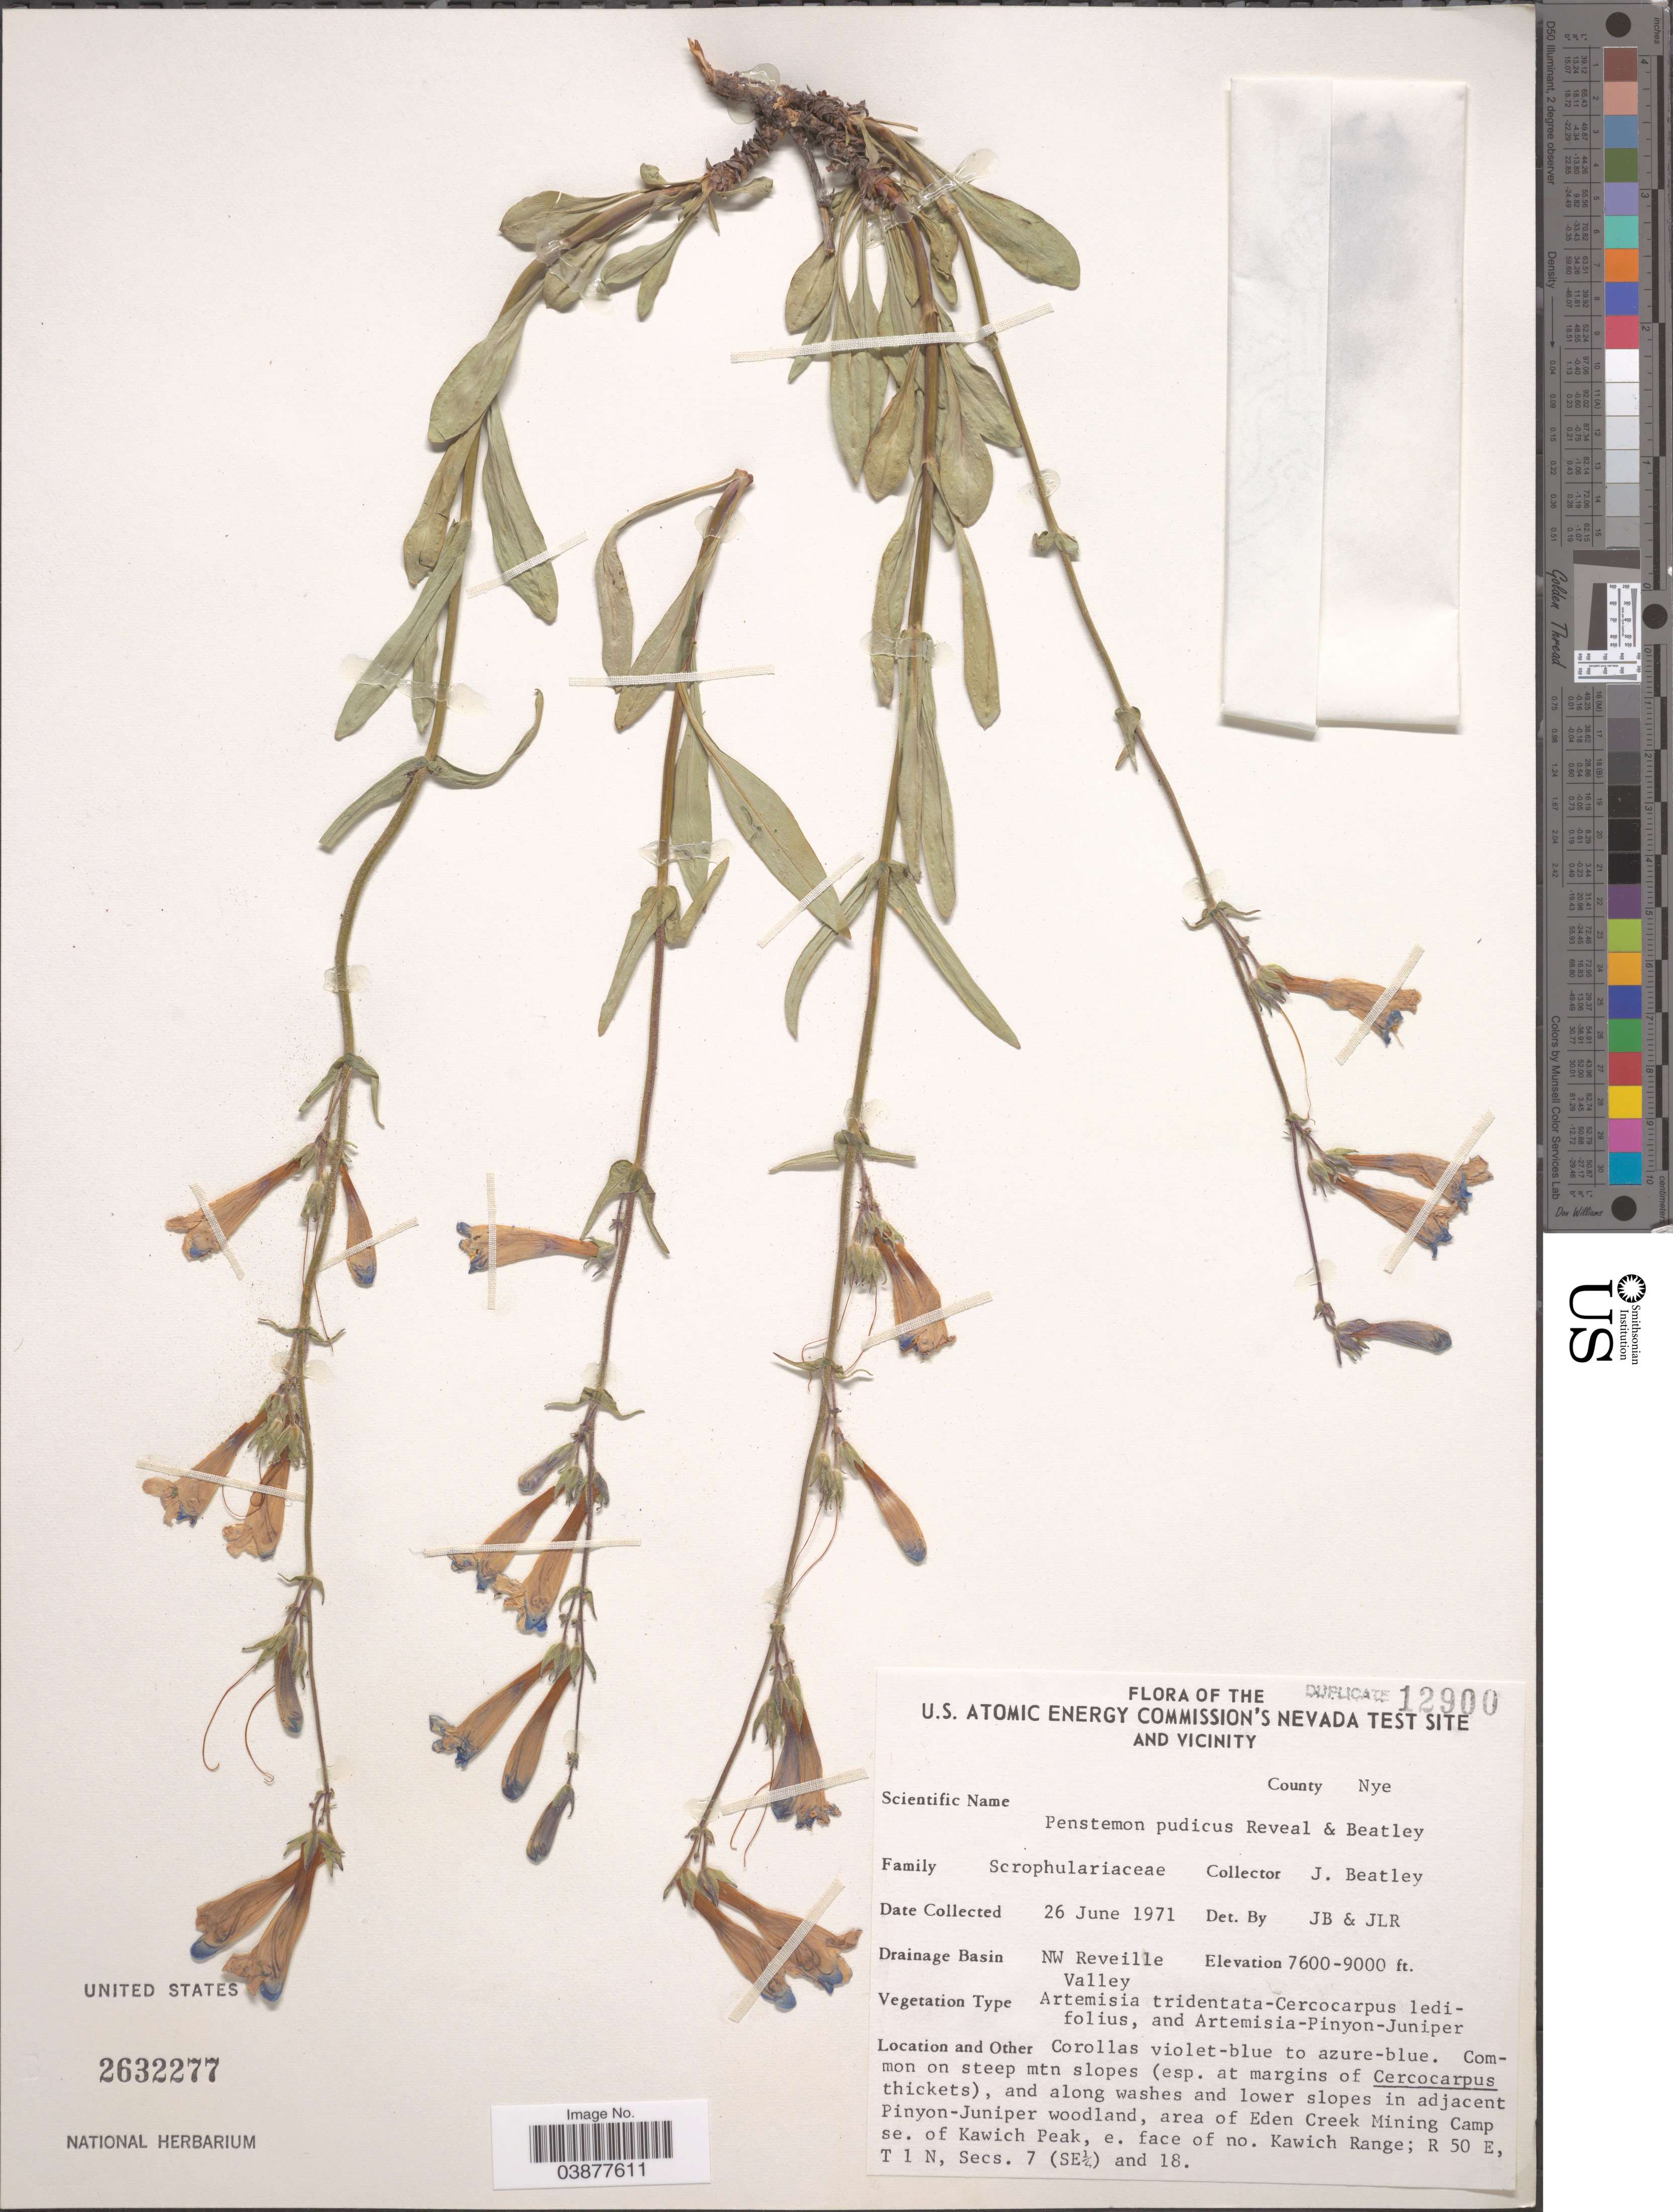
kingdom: Plantae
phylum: Tracheophyta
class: Magnoliopsida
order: Lamiales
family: Plantaginaceae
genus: Penstemon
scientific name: Penstemon pudicus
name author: Reveal & Beatley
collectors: J. C. Beatley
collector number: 12900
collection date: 1971-06-26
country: United States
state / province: Nevada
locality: U.S. Atomic Energy Commission's Nevada Test Site and vicinity. County Nye. Drainage Basin NW Reveille Valley. On steep mtn slopes, and along washes and lower slopes in adjacent Pinyon-Juniper woodland, area of Eden Creek Mining Camp se. of Kawich Peak, e. face of no,. Kawich Range; R 50 E, T 1 N, Secs. 7 (SE ¼) and 18.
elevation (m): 2316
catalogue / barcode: US 2632277